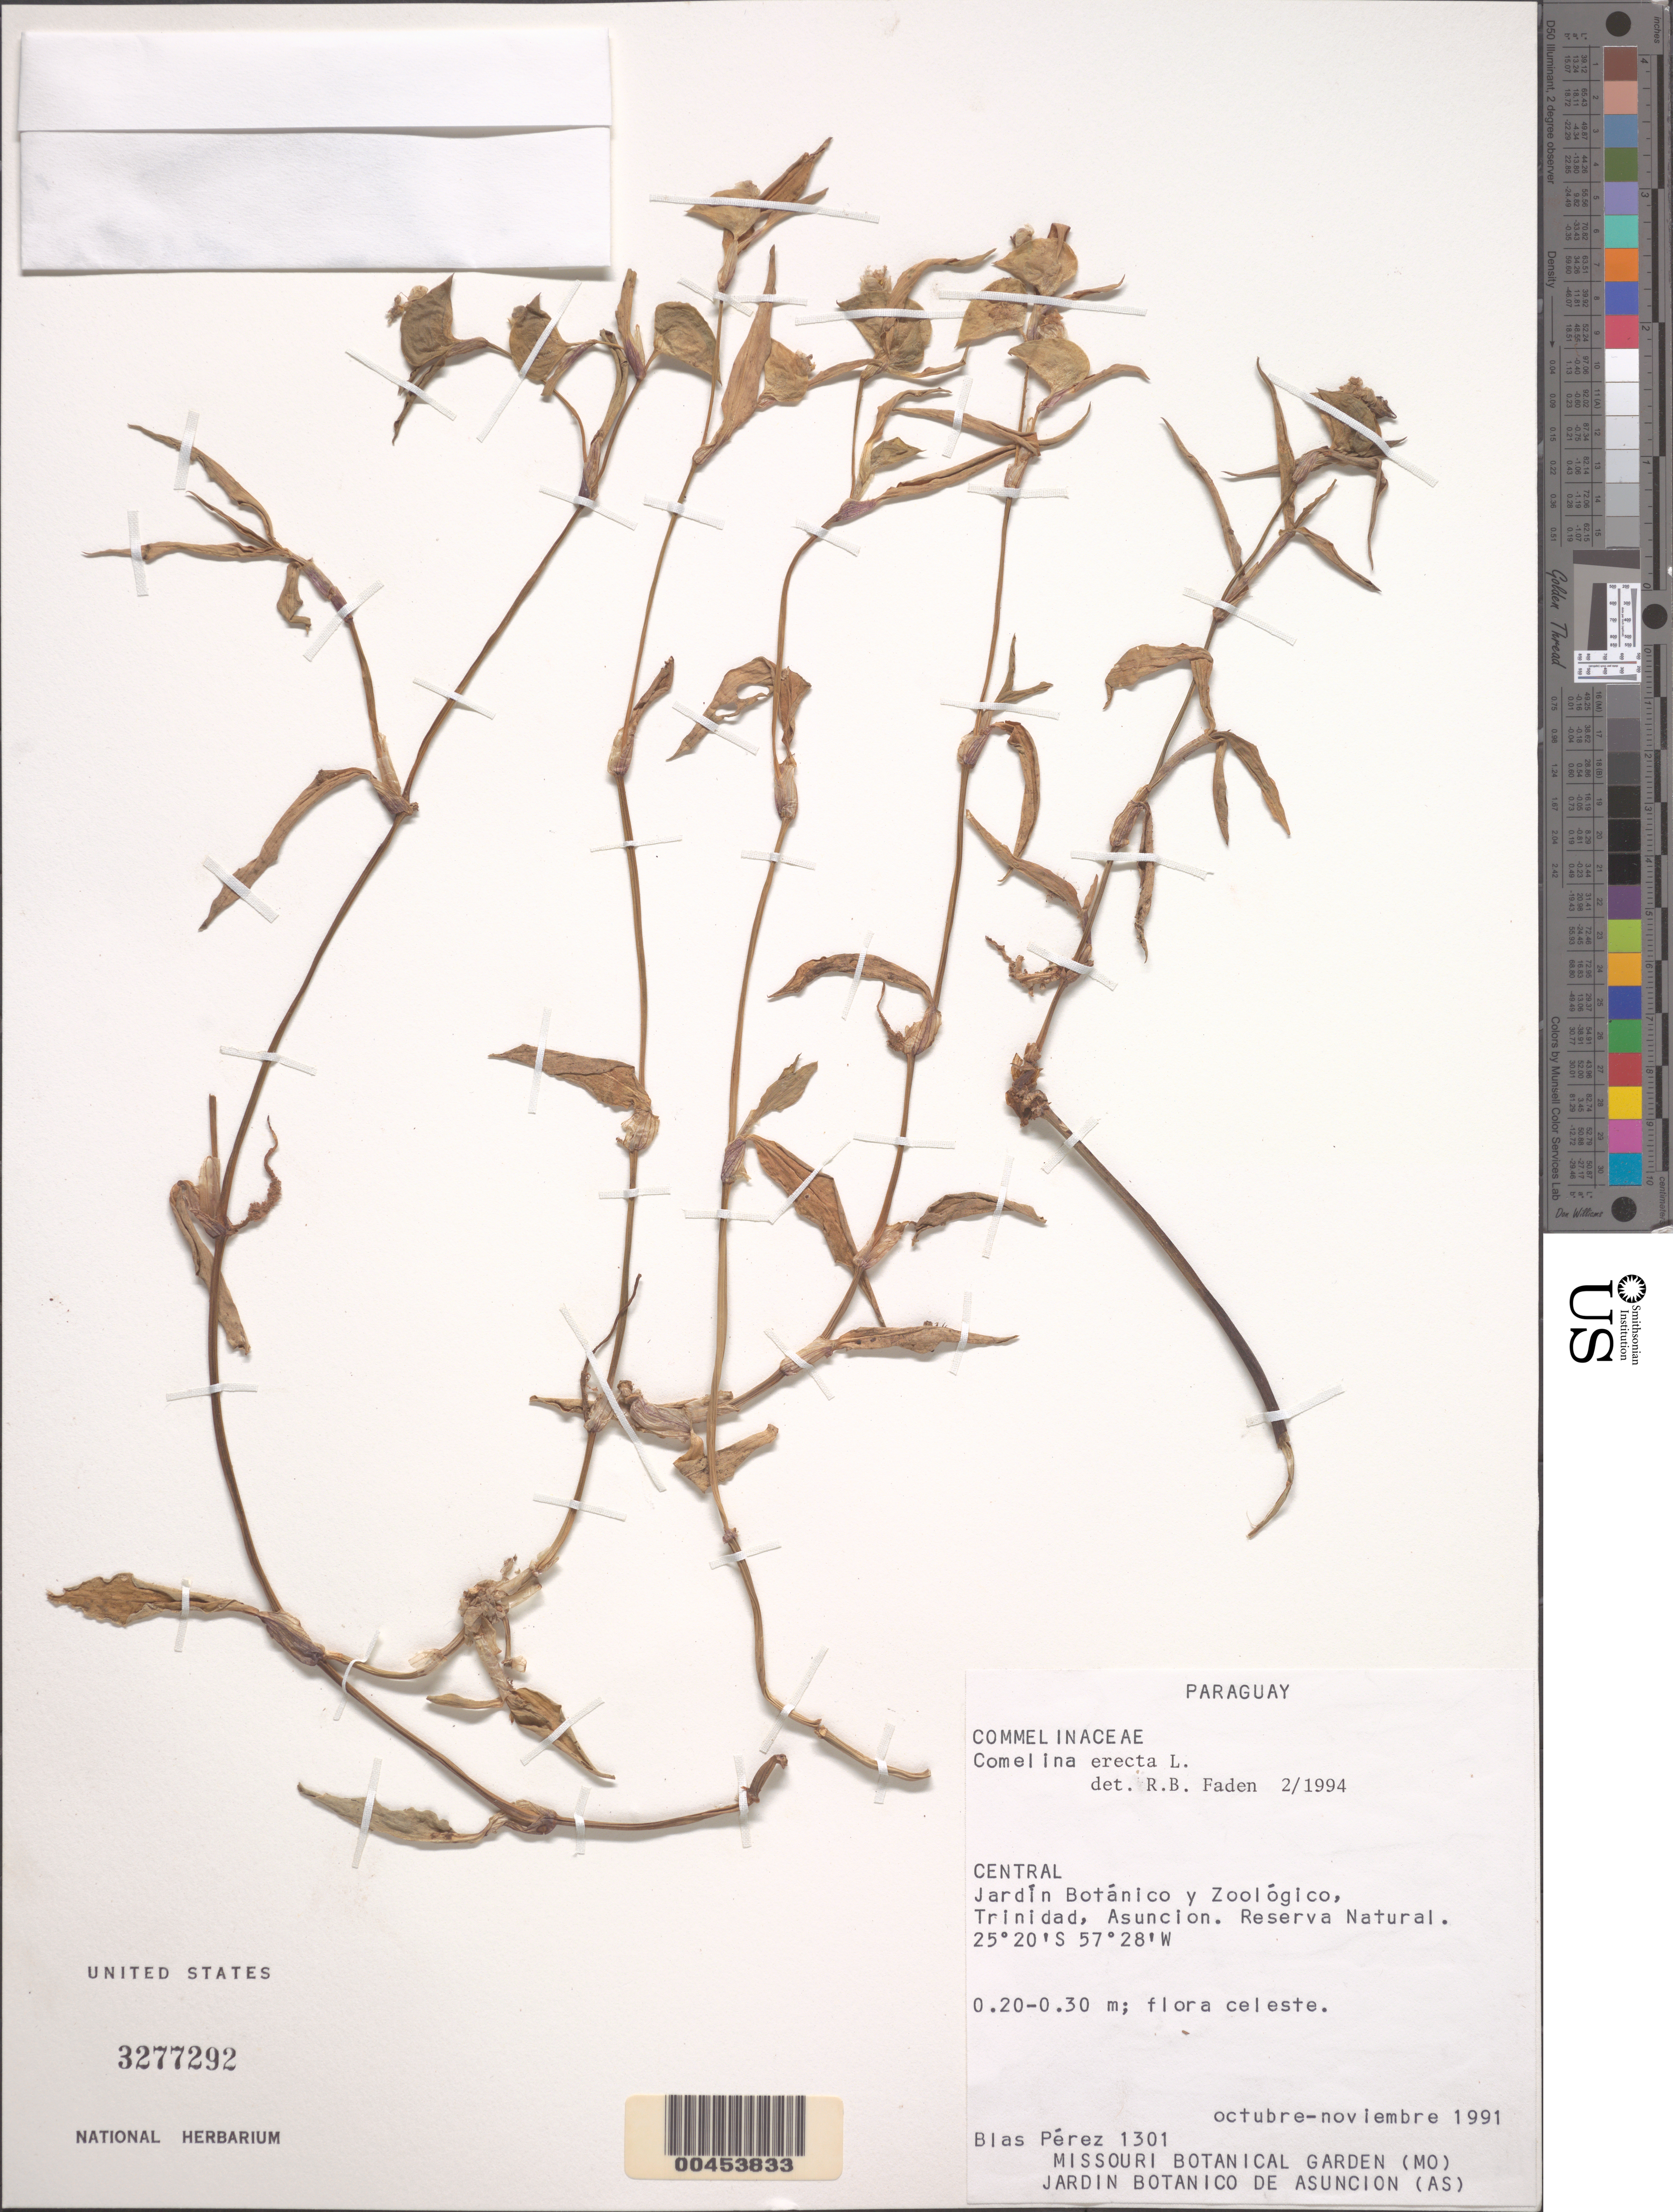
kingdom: Plantae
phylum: Tracheophyta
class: Liliopsida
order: Commelinales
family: Commelinaceae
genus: Commelina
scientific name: Commelina erecta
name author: L.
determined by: Faden, Robert B., (US), Smithsonian Institution - National Museum of Natural History (UNITED STATES)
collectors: B. Pérez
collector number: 1301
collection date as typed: Oct 1991 to -- Nov 1991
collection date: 1991-10/1991-11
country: Paraguay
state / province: Central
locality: Jardin botanical and zoo, trinidad. asuncion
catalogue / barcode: US 3277292